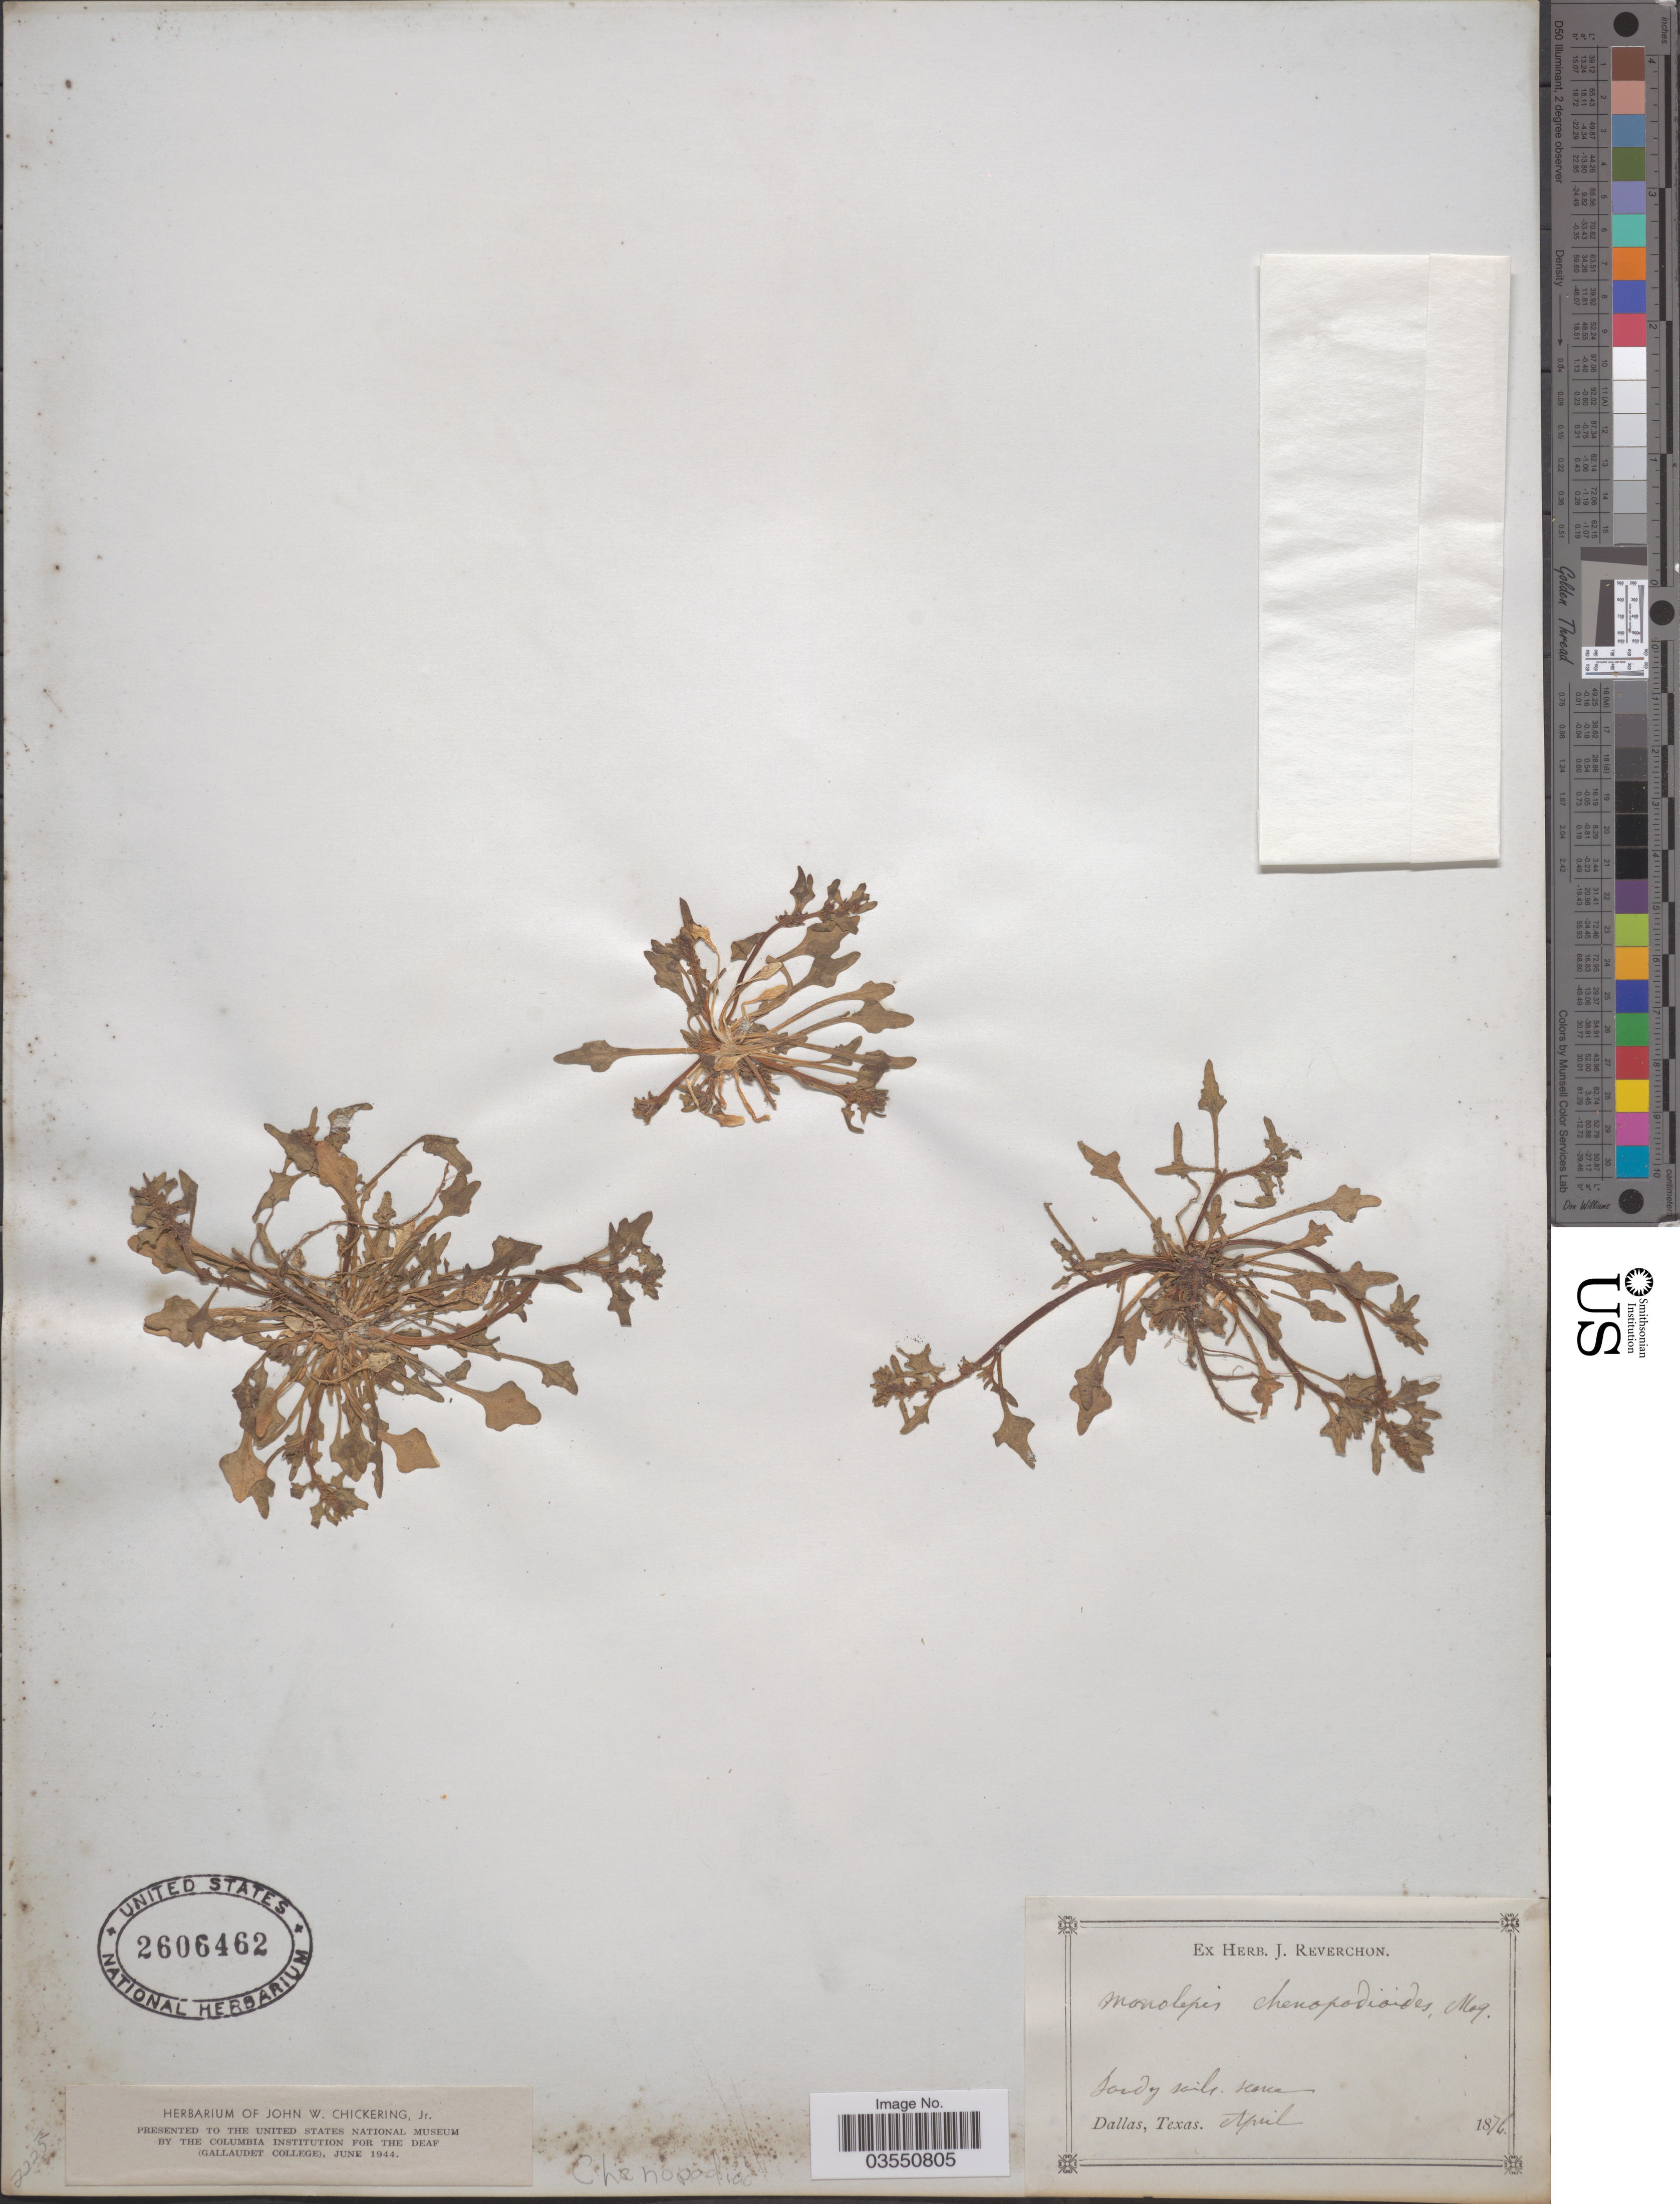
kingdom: Plantae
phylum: Tracheophyta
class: Magnoliopsida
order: Caryophyllales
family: Amaranthaceae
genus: Blitum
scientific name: Blitum nuttallianum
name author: Schult.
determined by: U.S. National Herbarium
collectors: ex herb. J. Reverchon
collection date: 1876-04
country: United States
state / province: Texas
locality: Dallas. scarce.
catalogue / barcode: US 2606462